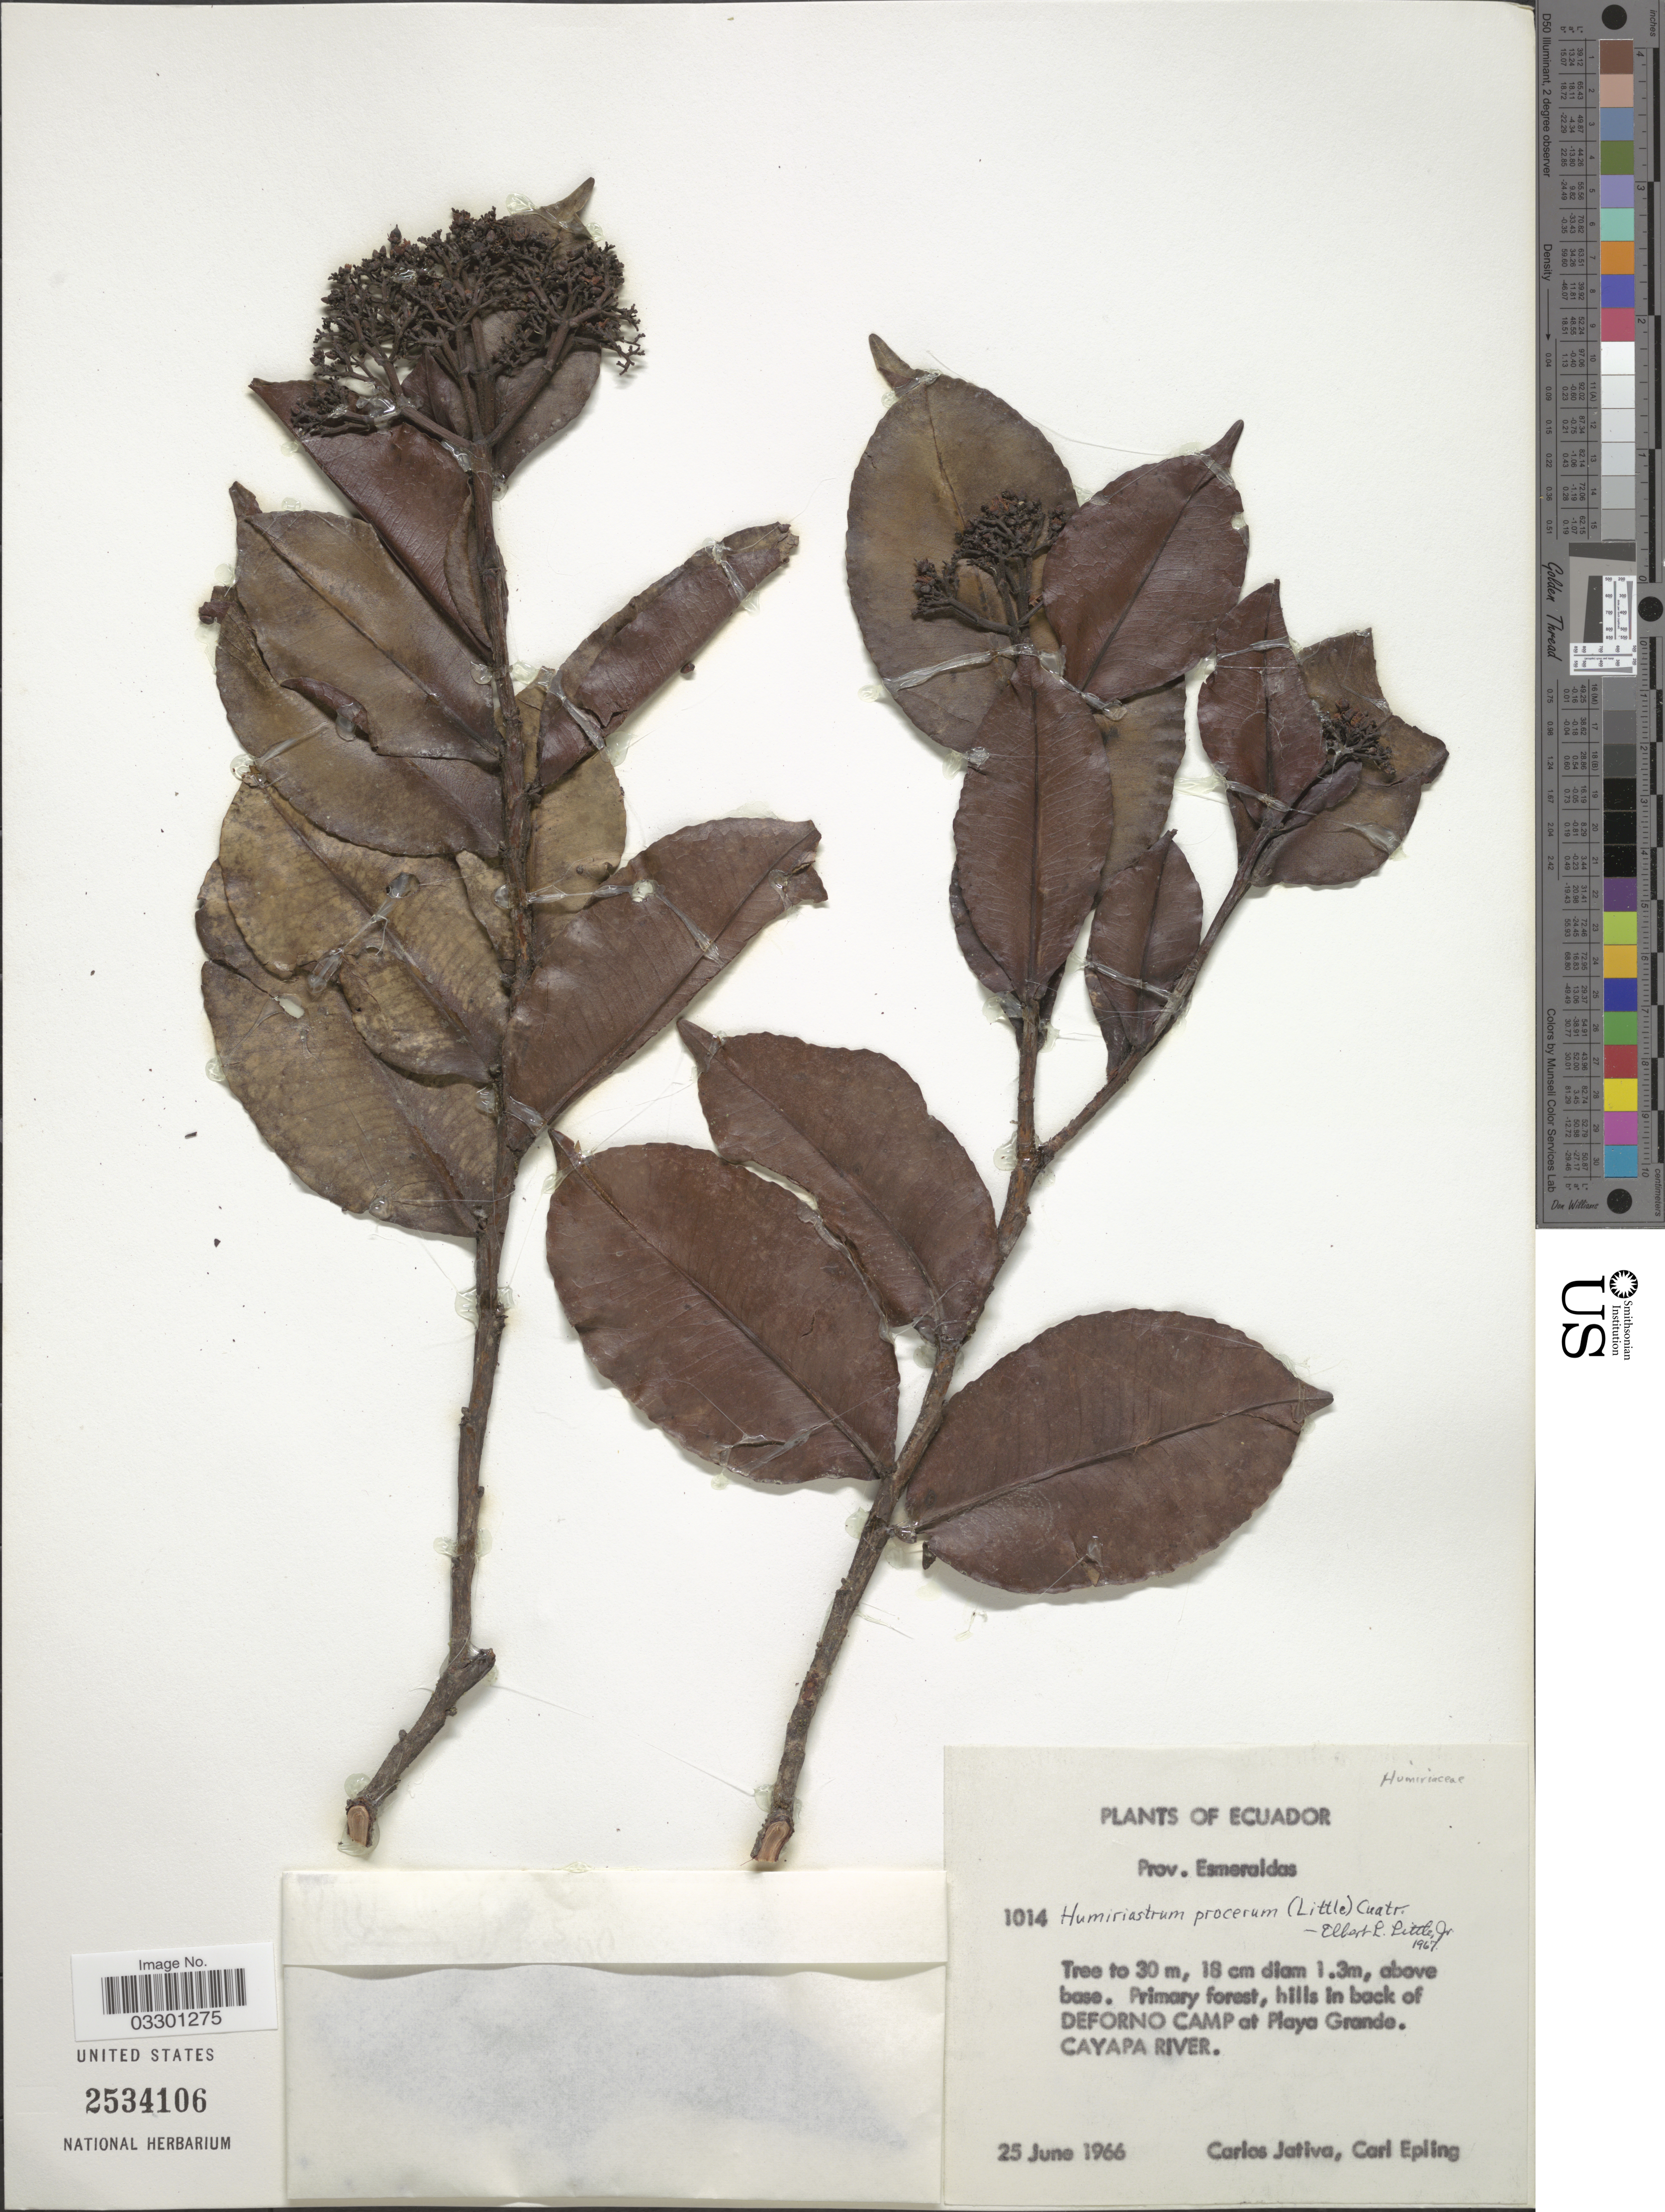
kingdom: Plantae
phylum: Tracheophyta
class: Magnoliopsida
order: Malpighiales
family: Humiriaceae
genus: Humiriastrum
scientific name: Humiriastrum procerum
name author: (Little) Cuatrec.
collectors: C. D. Játiva & C. C. Epling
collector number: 1014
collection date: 1966-06-25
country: Ecuador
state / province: Esmeraldas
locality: Hills in back of Deforno Camp at Playa Grande. Cayapa River.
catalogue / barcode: US 2534106